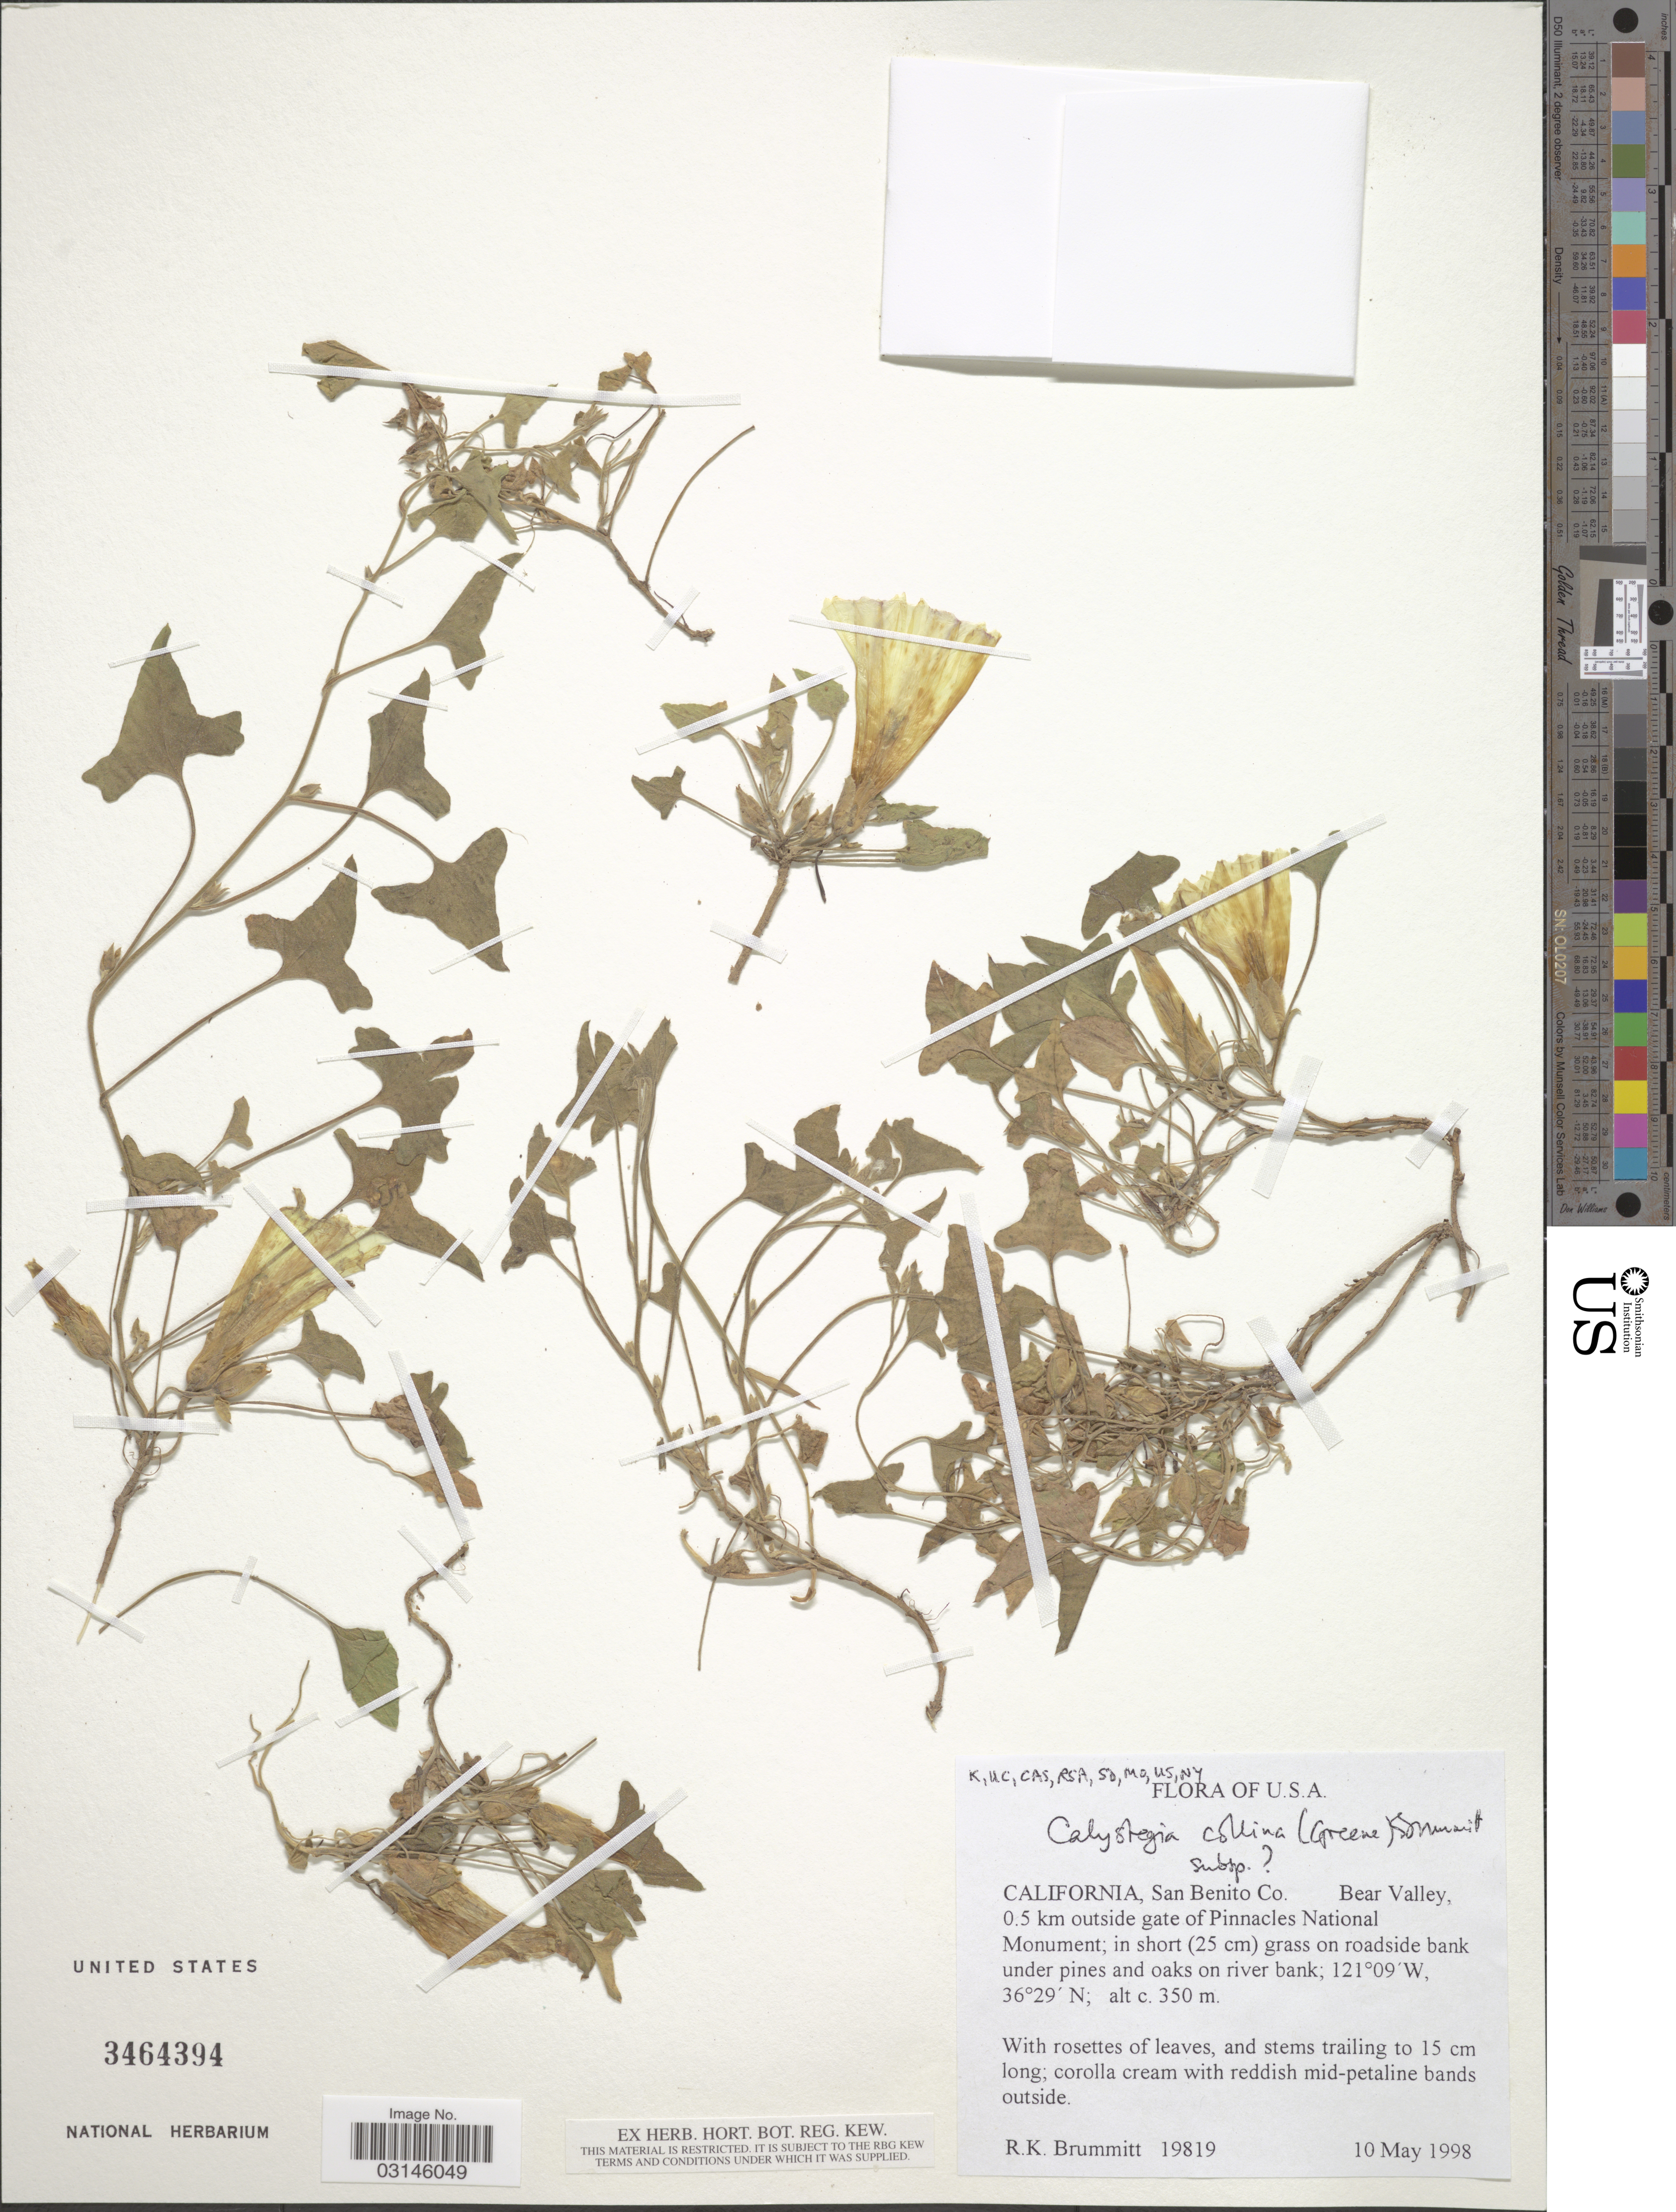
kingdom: Plantae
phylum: Tracheophyta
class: Magnoliopsida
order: Solanales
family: Convolvulaceae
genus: Calystegia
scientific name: Calystegia collina subsp. collina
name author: (Greene) Brummitt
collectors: R. K. Brummitt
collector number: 19819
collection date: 1998-05-10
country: United States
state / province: California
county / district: San Benito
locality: San Benito Co. Bear Valley, 0.5 km outside gate of Pinnacles National Monument.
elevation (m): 350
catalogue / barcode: US 3464394